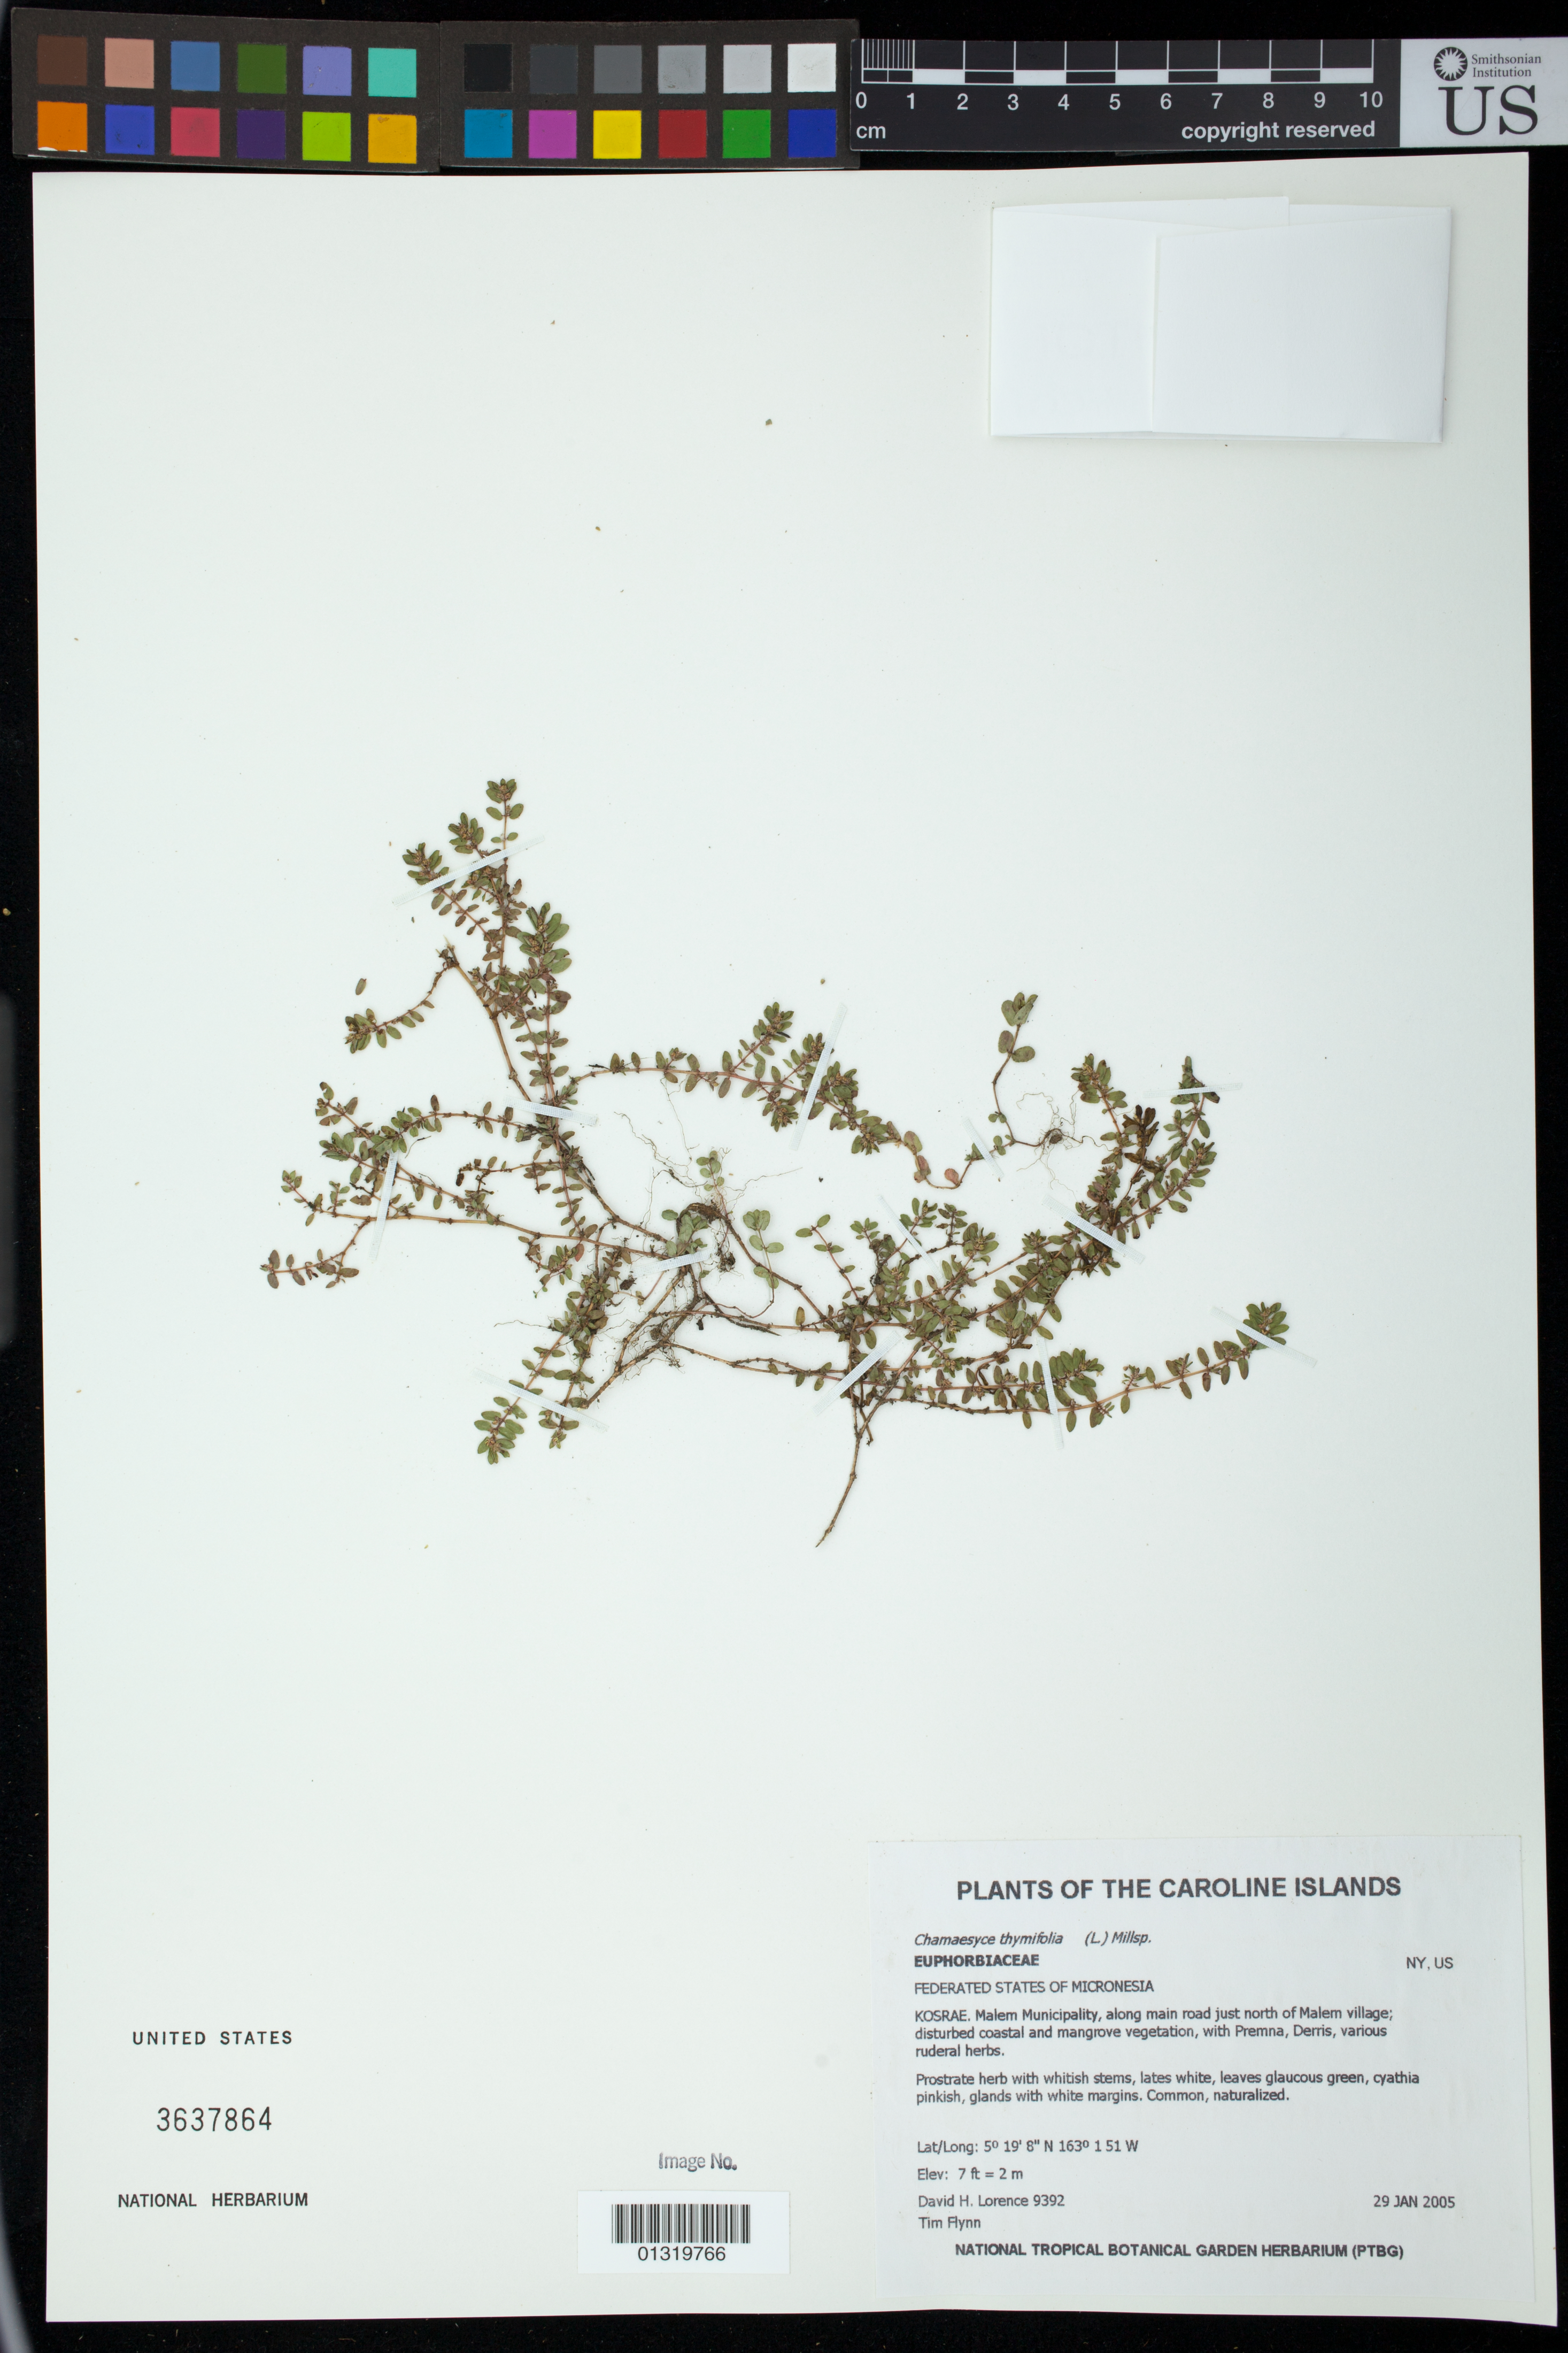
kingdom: Plantae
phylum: Tracheophyta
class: Magnoliopsida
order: Malpighiales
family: Euphorbiaceae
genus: Euphorbia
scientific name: Euphorbia thymifolia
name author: L.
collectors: D. Lorence & T. W. Flynn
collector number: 9392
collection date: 2005-01-29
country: Micronesia, Federated States of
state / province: Kosrae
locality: Malem Municipality, along main road just north of Malem village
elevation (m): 2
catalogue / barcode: US 3637864